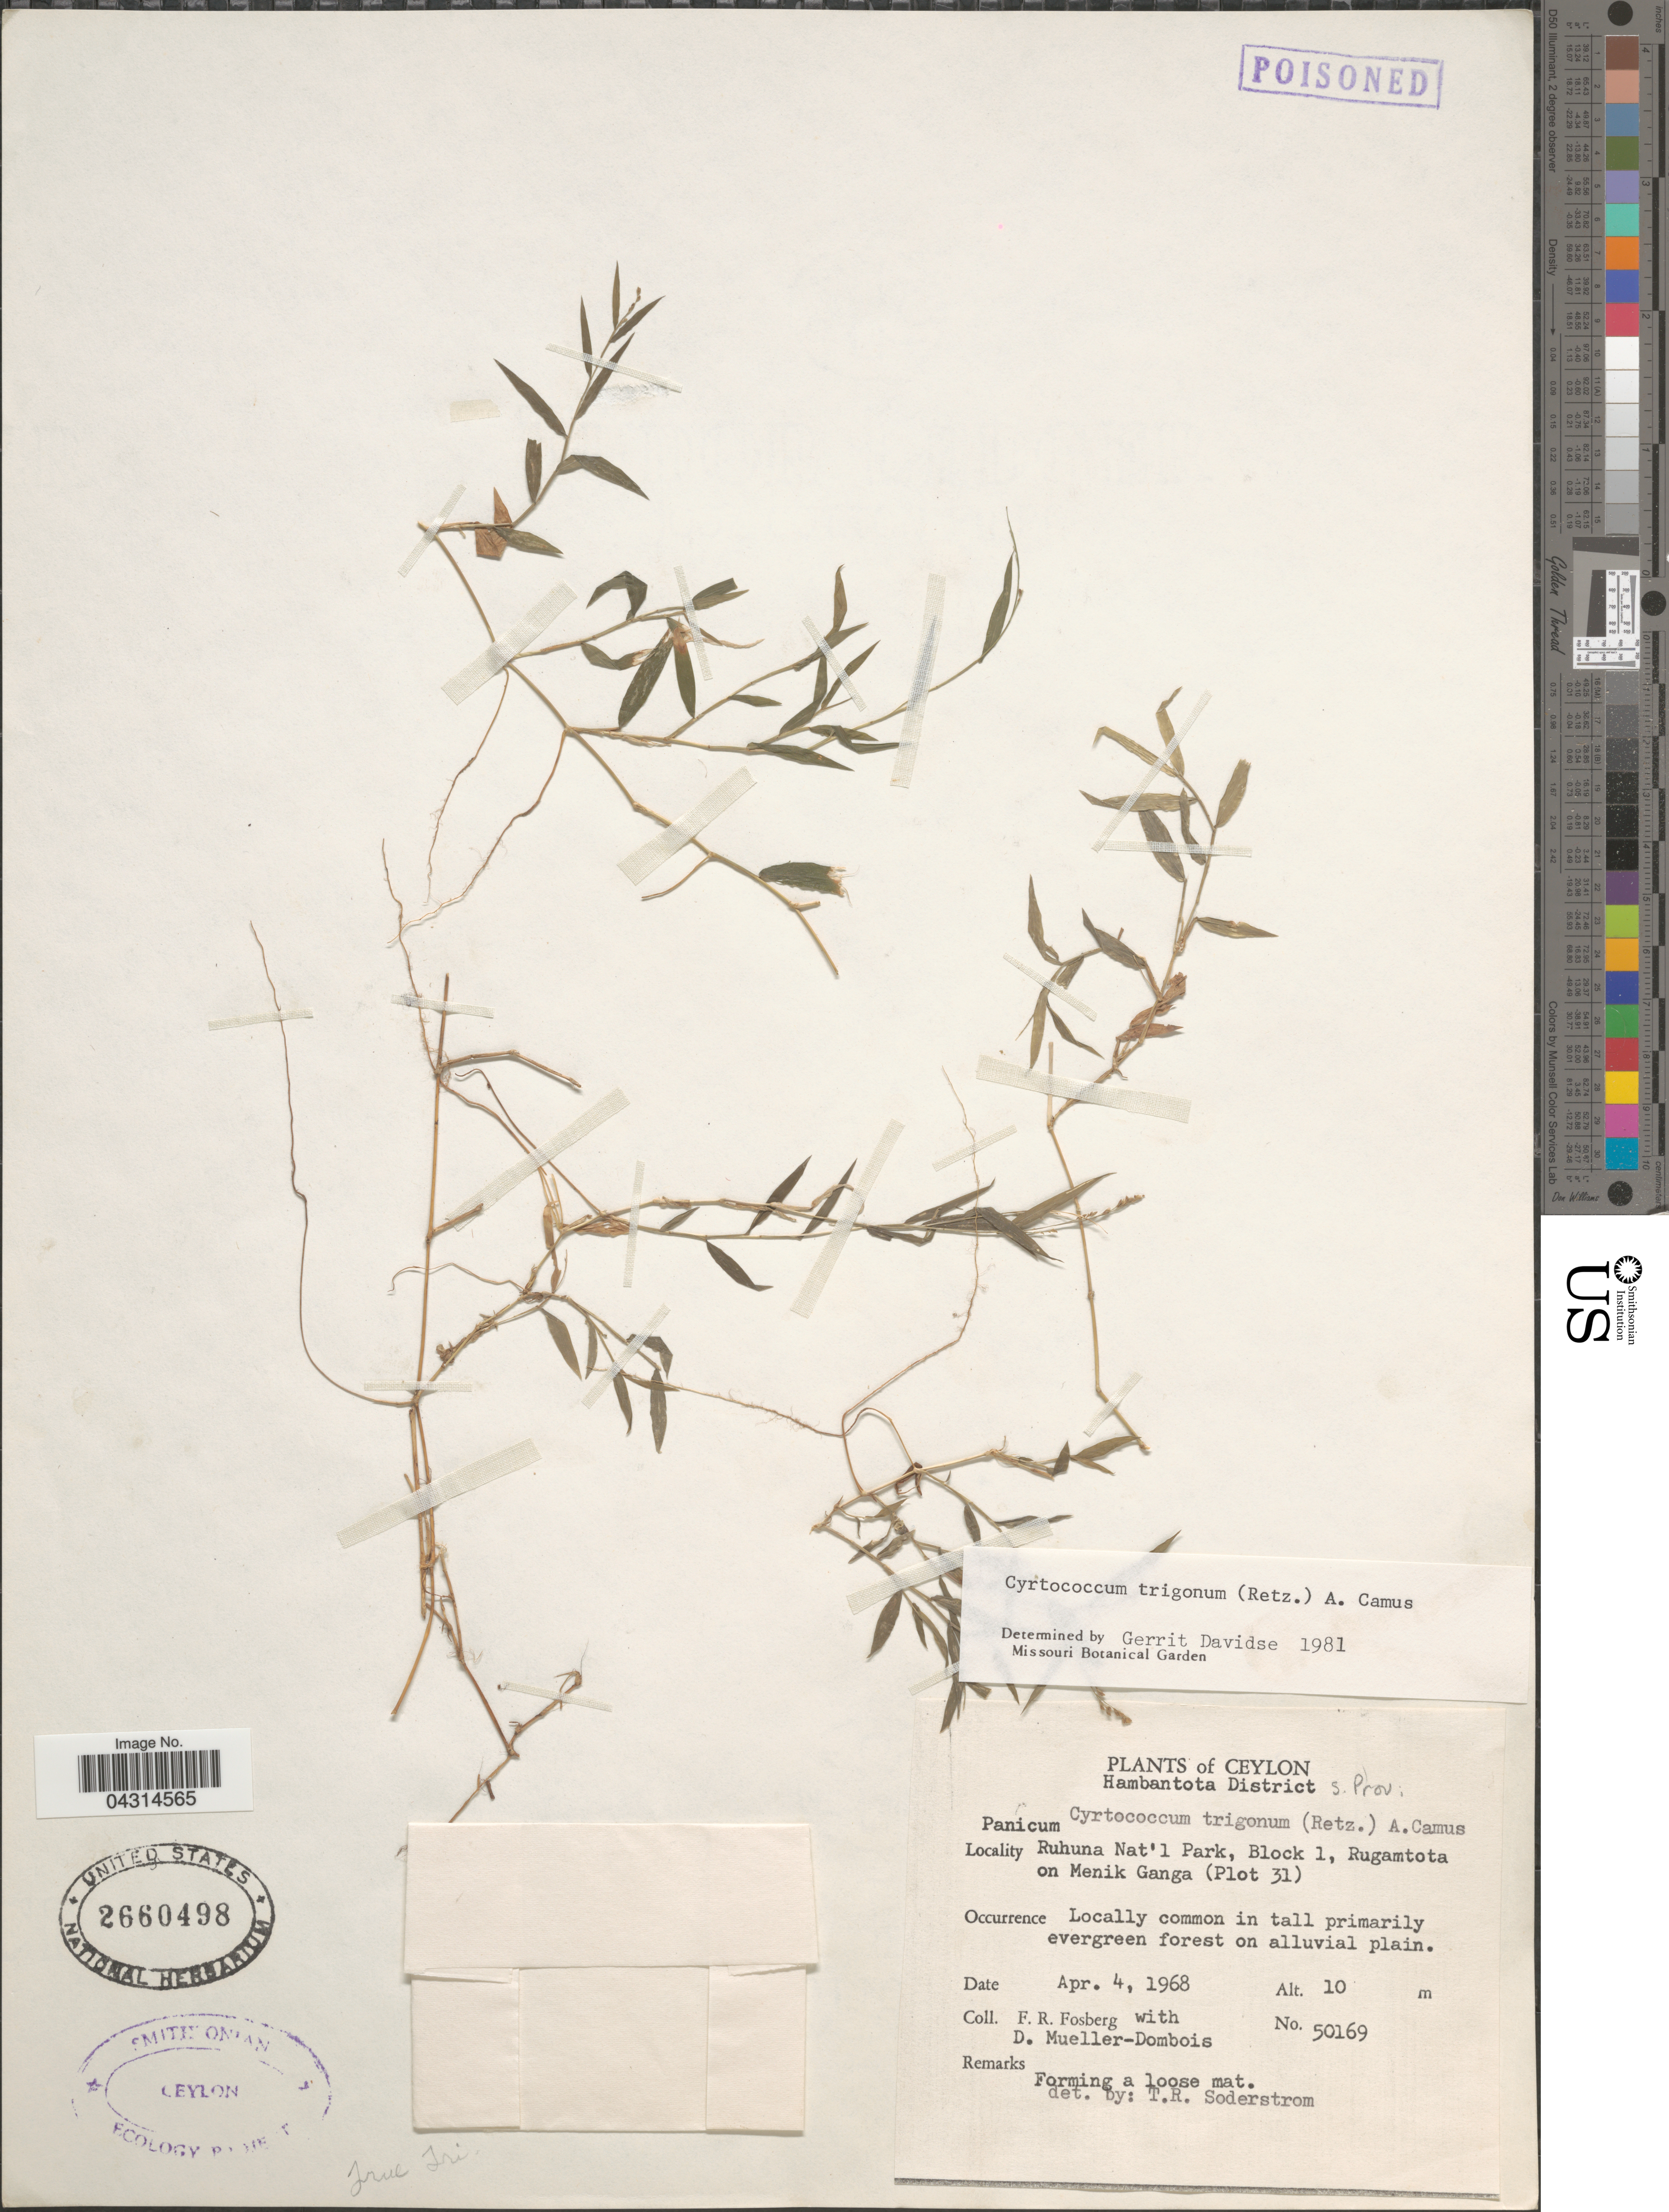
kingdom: Plantae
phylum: Tracheophyta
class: Liliopsida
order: Poales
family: Poaceae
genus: Cyrtococcum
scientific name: Cyrtococcum trigonum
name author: (Retz.) A. Camus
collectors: F. R. Fosberg & D. Mueller-Dombois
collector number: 50169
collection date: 1968-04-04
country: Sri Lanka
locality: Ceylon. Hambantota District. S. Prov. Ruhuna Nat'l Park, Block 1, Rugamtota on Menik Ganga (Plot 31).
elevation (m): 10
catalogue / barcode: US 2660498